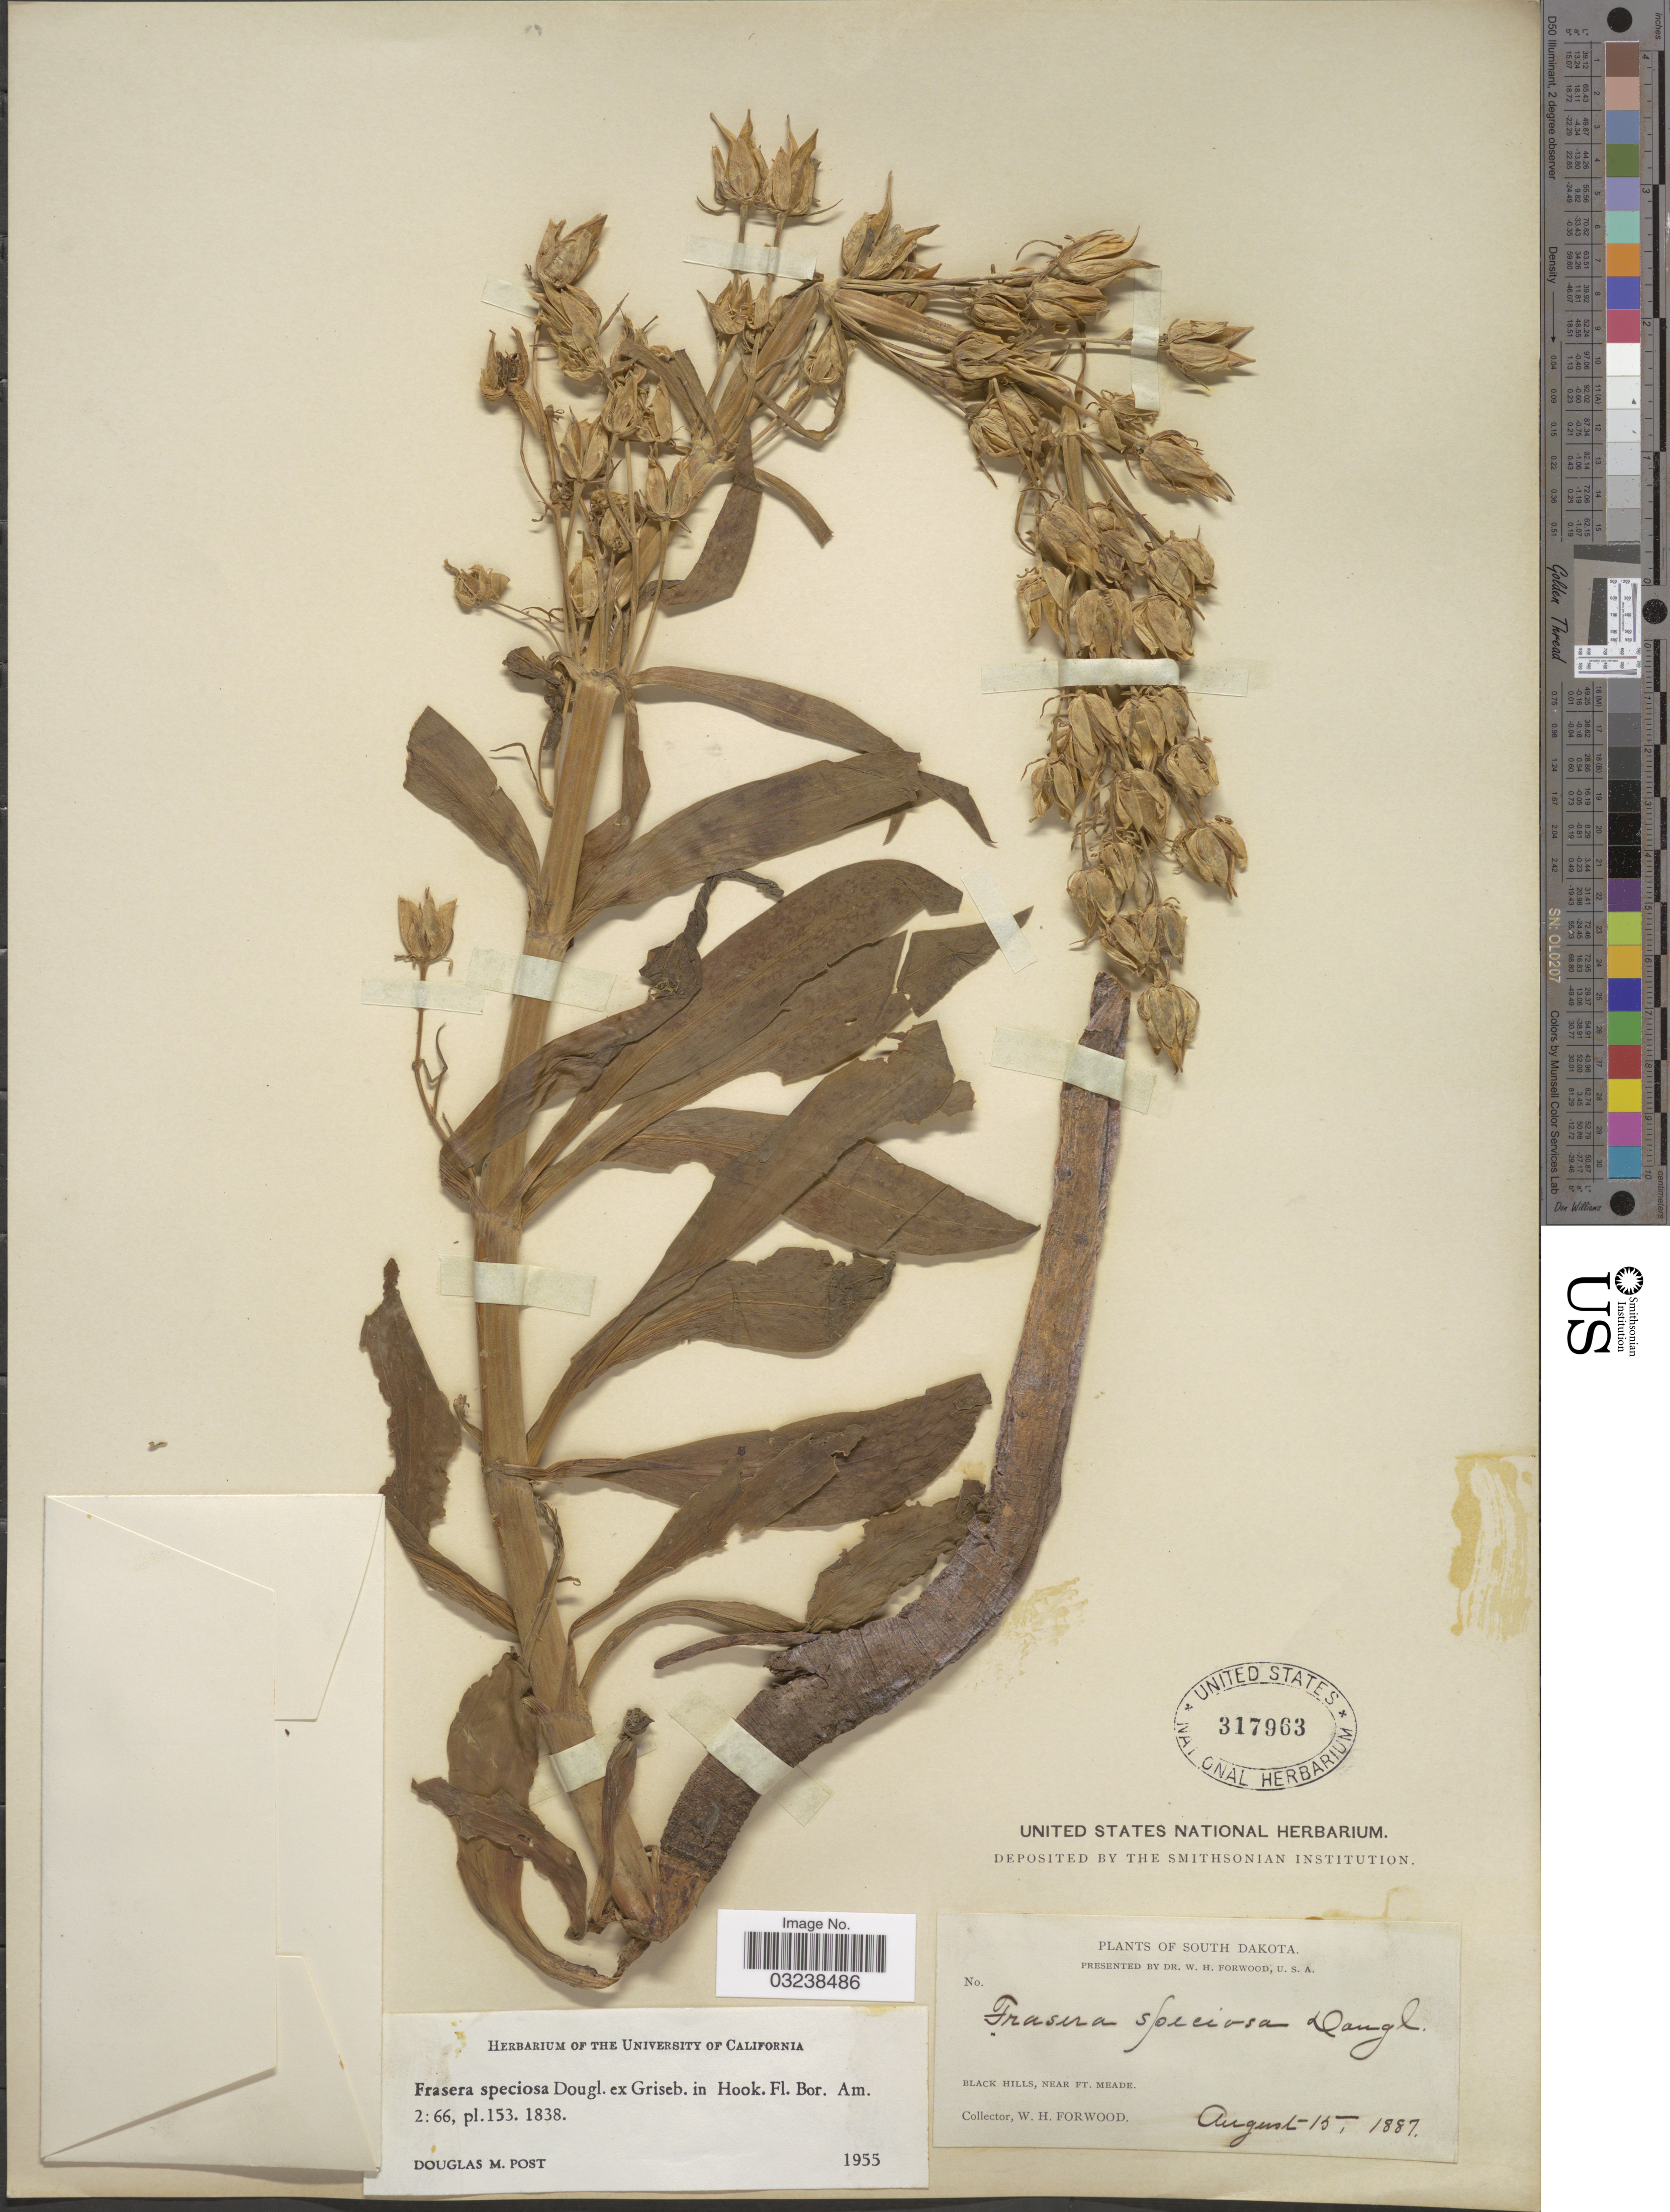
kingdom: Plantae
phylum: Tracheophyta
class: Magnoliopsida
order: Gentianales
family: Gentianaceae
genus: Swertia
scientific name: Swertia radiata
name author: (Kellogg) Kuntze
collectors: W. Forwood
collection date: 1887-08-15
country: United States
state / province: South Dakota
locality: Black Hills, near Ft. Meade.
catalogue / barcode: US 317963